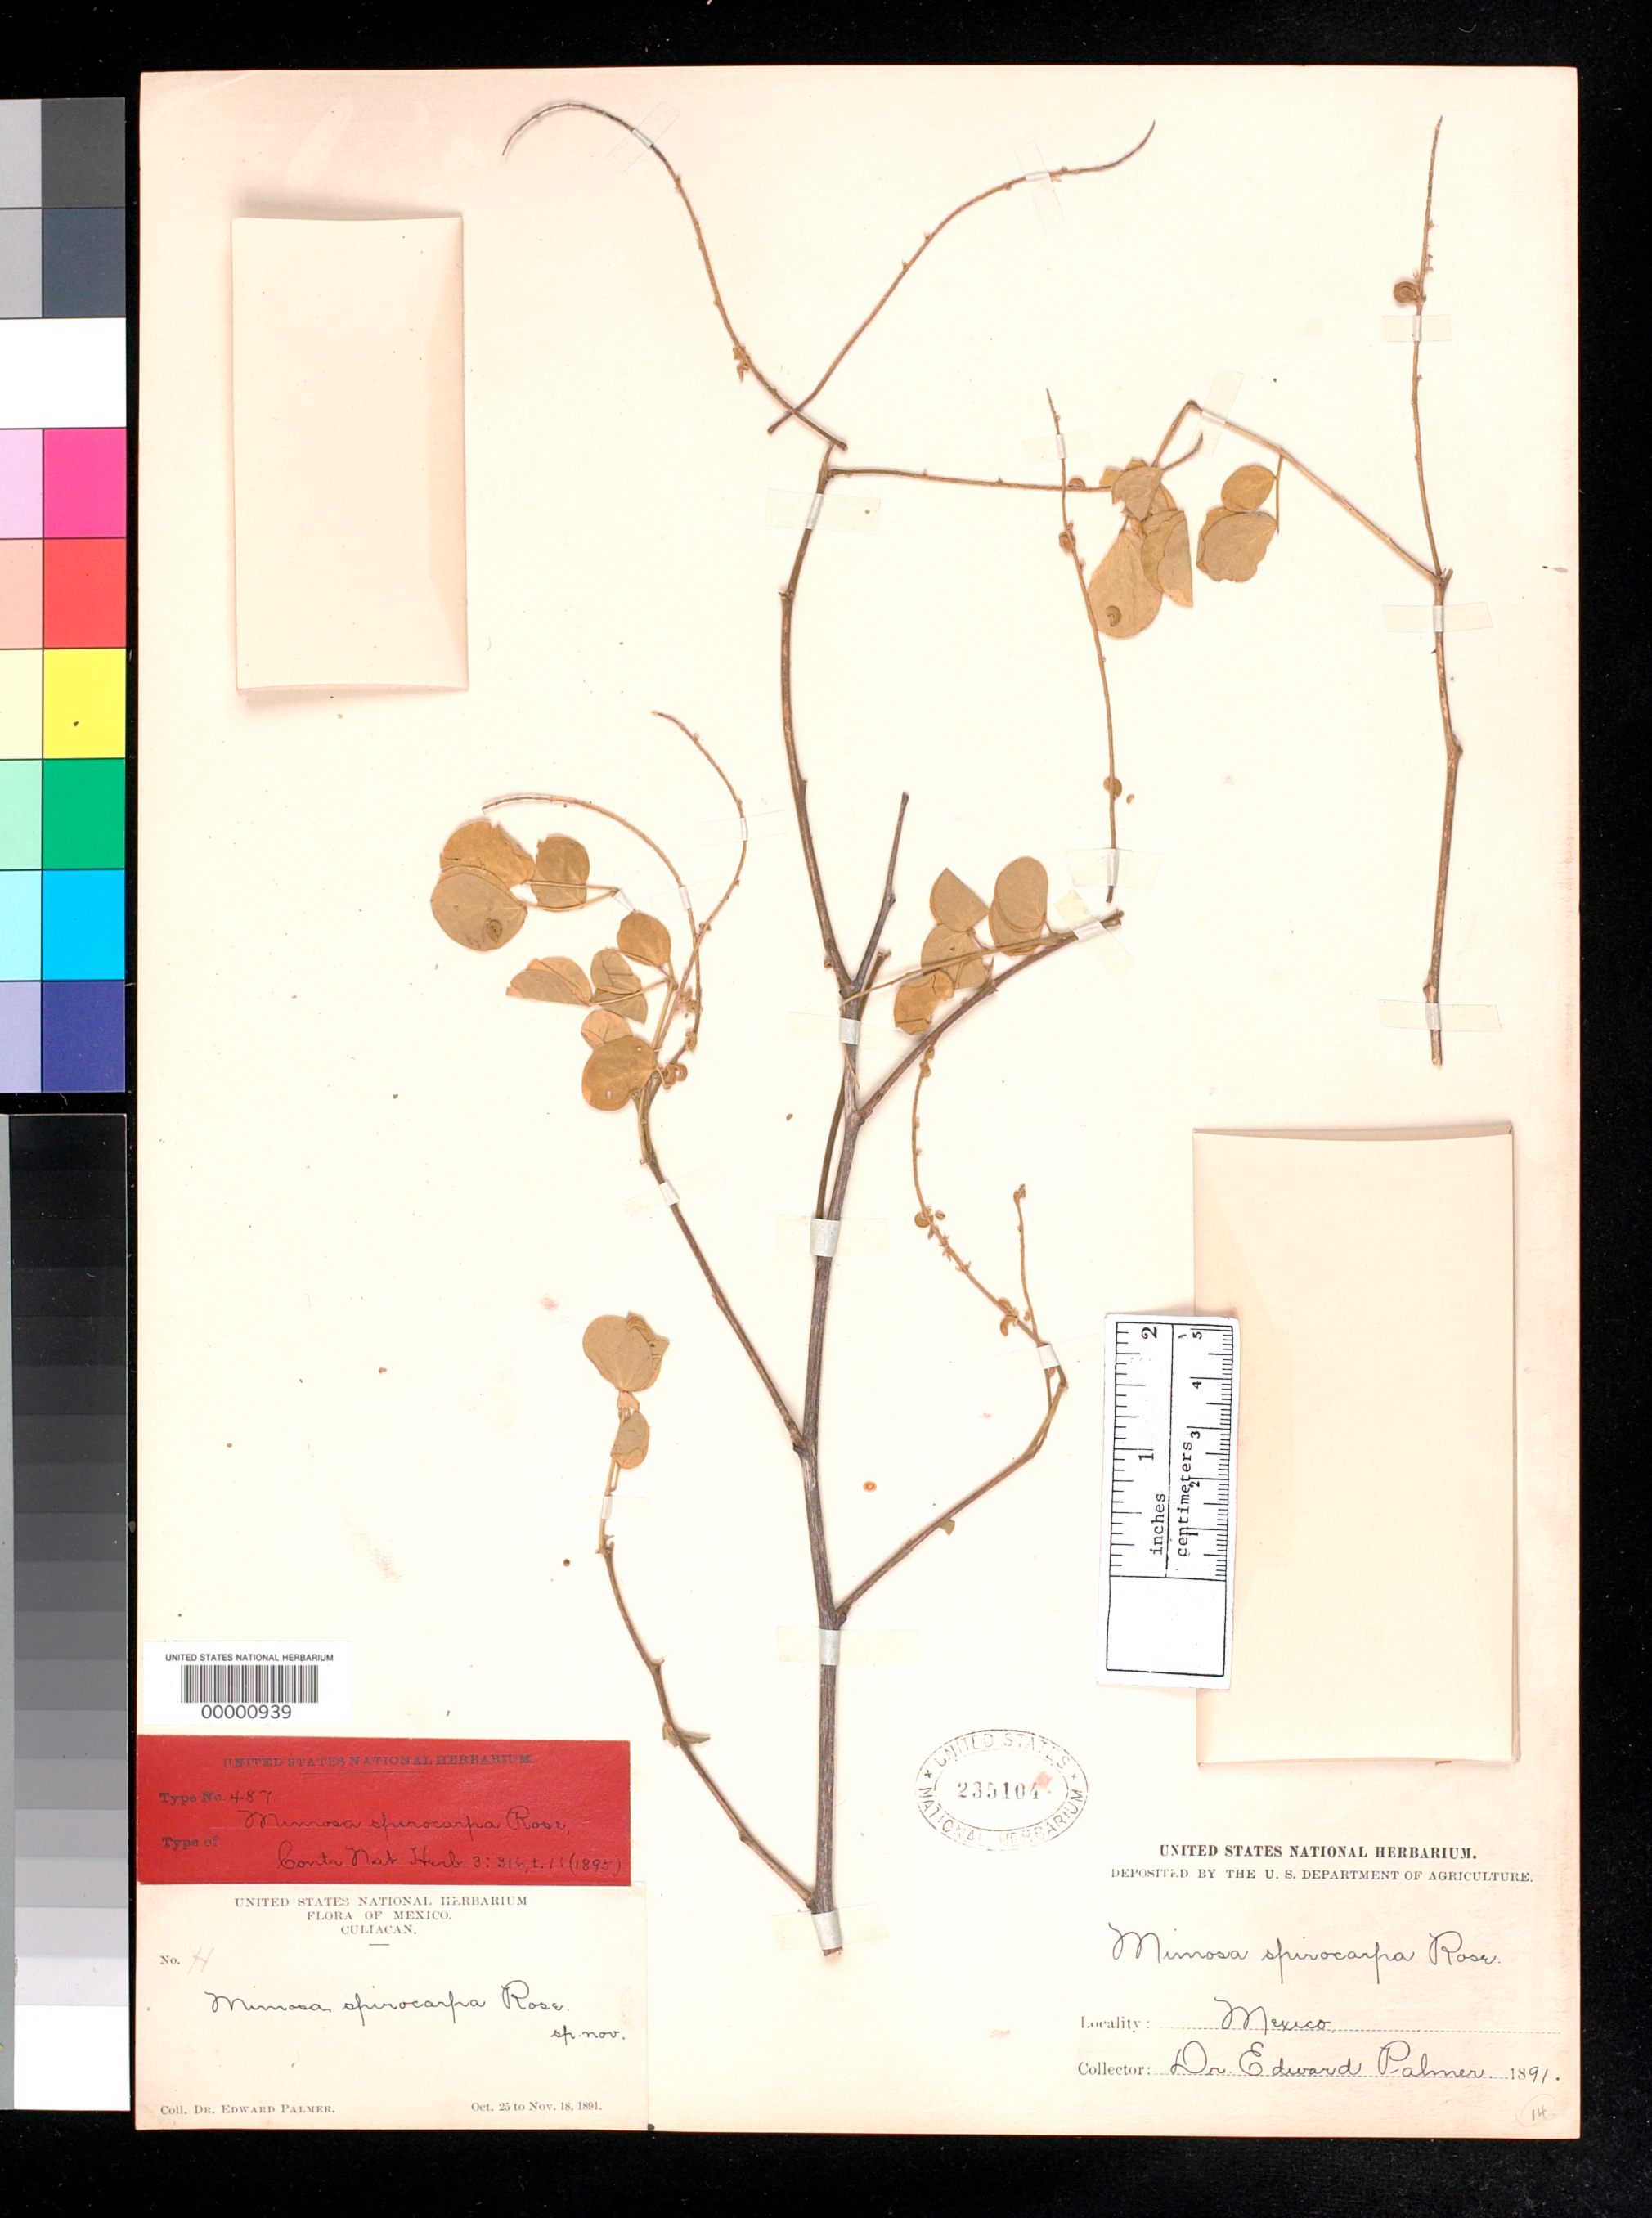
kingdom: Plantae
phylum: Tracheophyta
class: Magnoliopsida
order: Fabales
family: Fabaceae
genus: Mimosa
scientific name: Mimosa spirocarpa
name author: Rose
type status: Syntype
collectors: E. Palmer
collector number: H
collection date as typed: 25 Oct 1891 to 18 Nov 1891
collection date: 1891-10-25/1891-11-18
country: Mexico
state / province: Sinaloa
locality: Culiacan.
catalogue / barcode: US 235104